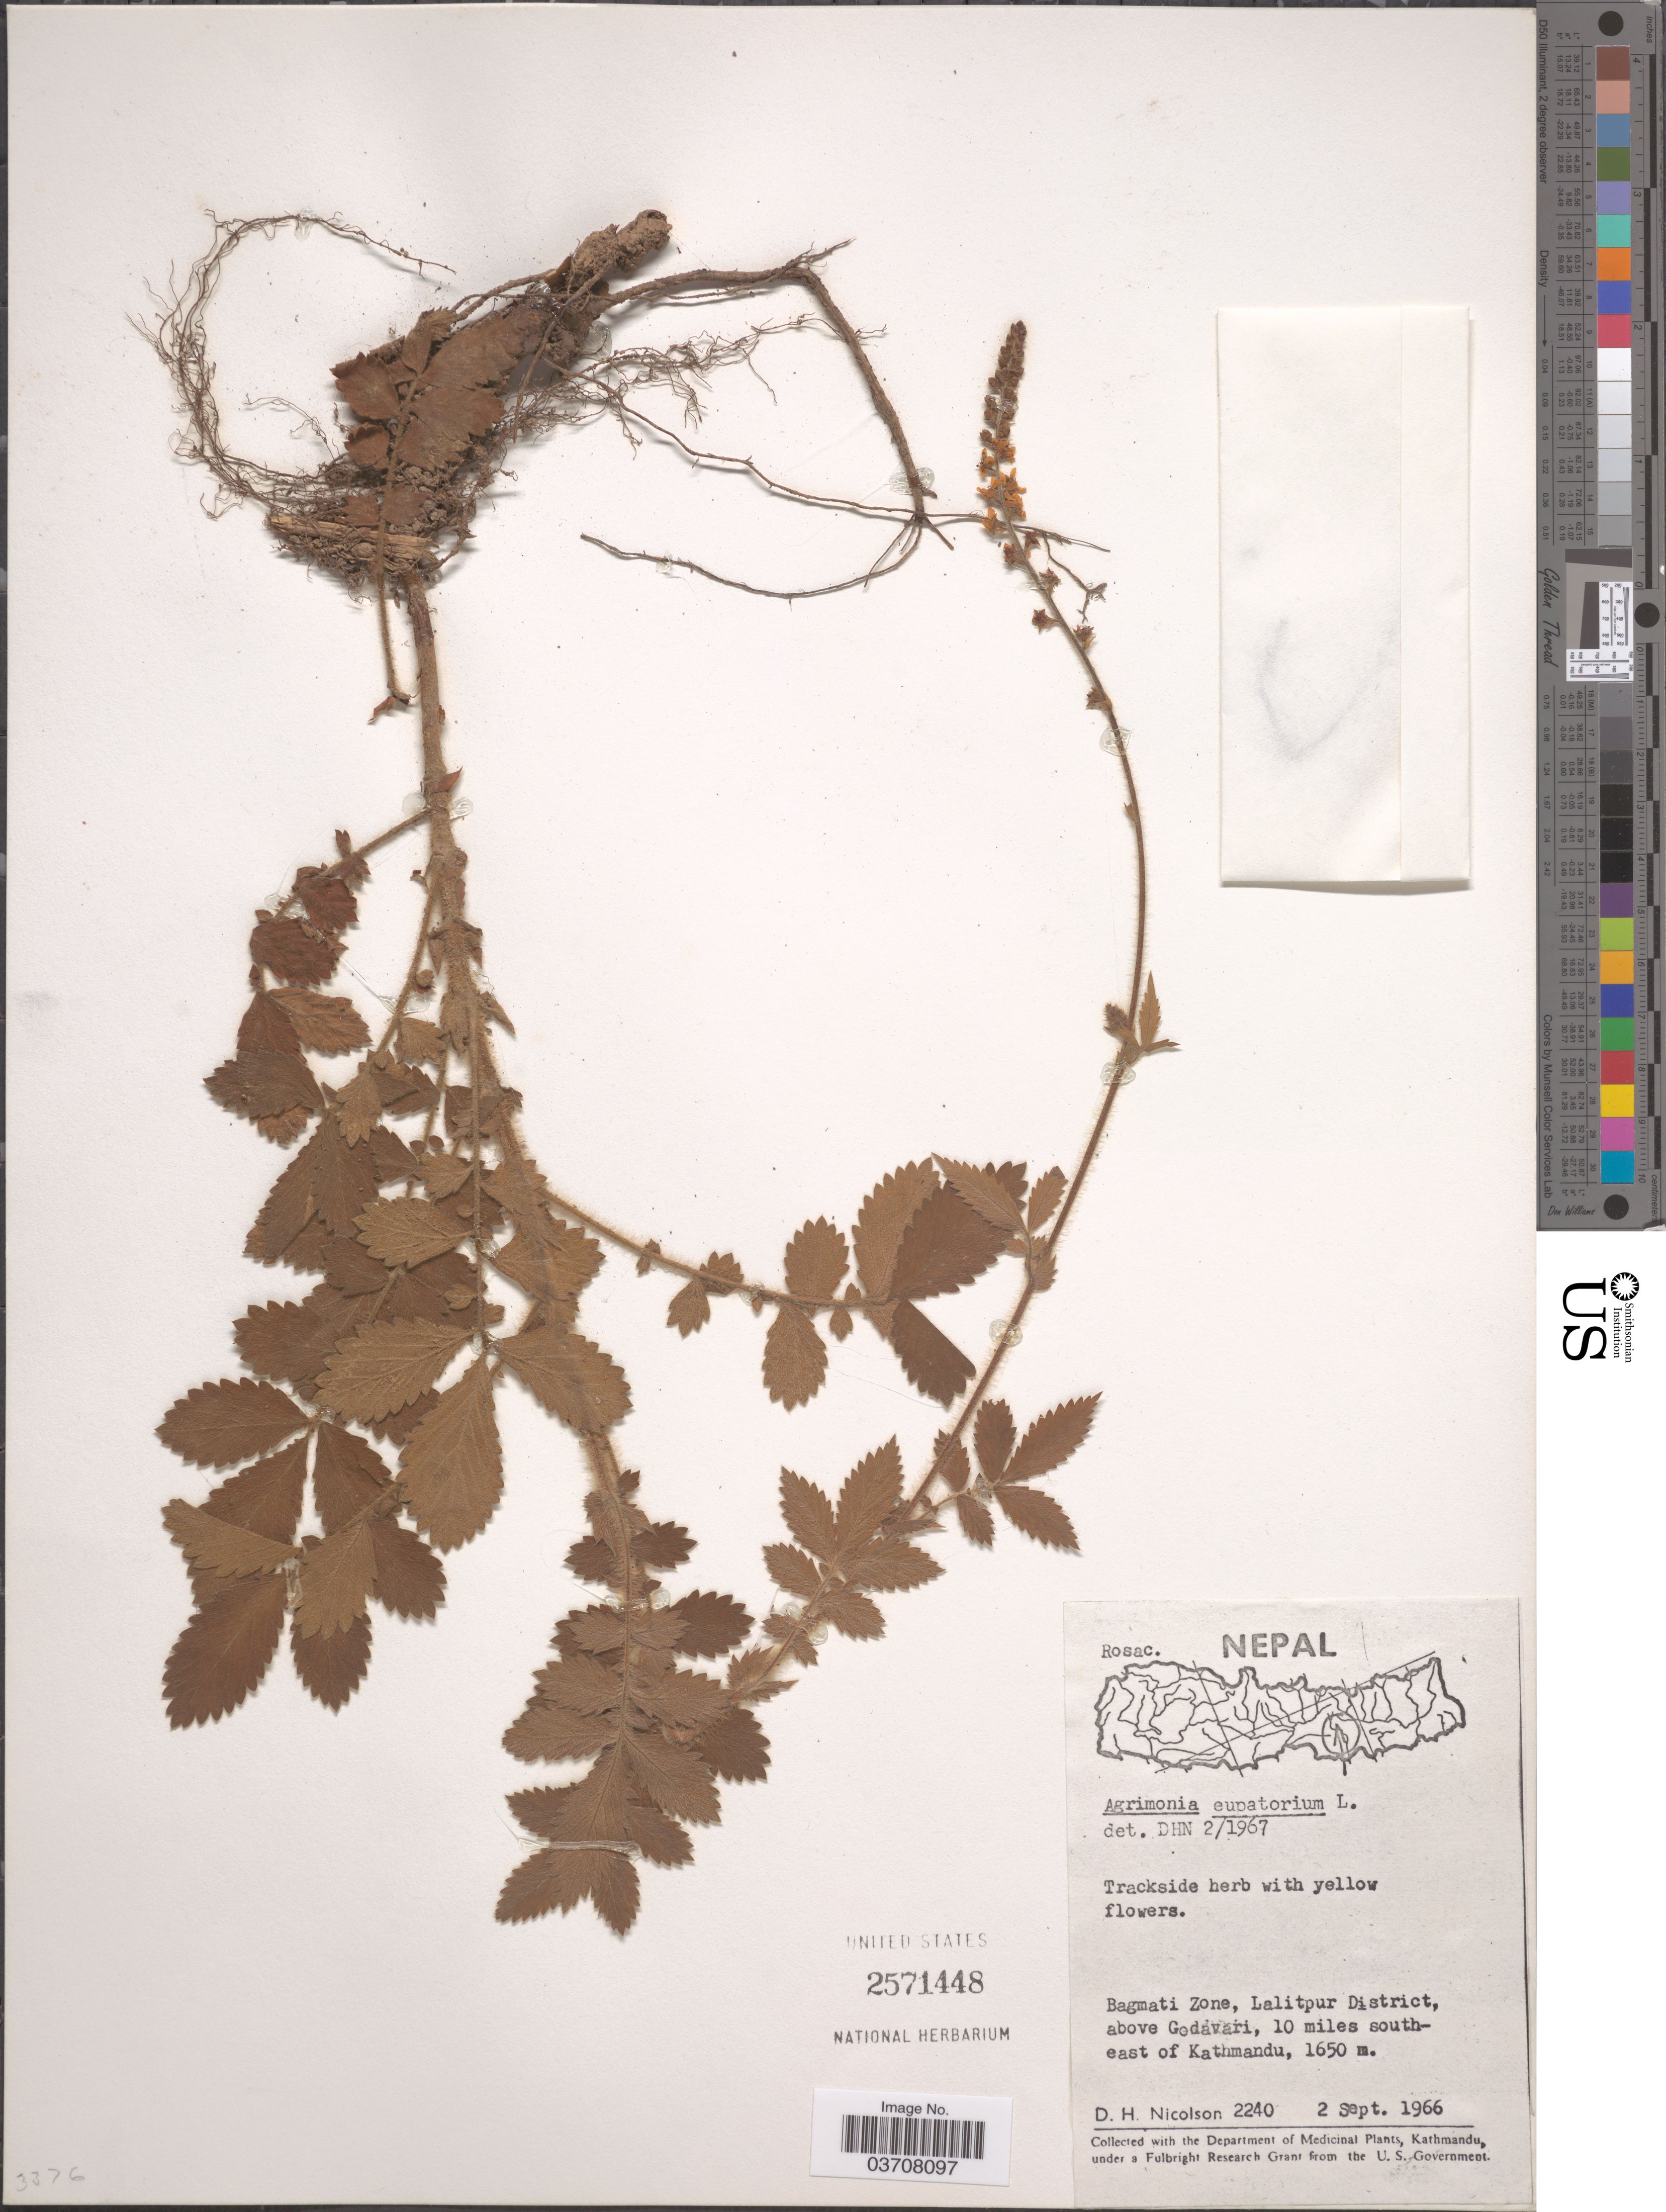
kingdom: Plantae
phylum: Tracheophyta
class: Magnoliopsida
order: Rosales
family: Rosaceae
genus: Agrimonia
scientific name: Agrimonia eupatoria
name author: L.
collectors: D. H. Nicolson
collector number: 2240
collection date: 1966-09-02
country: Nepal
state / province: Bagmati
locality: Bagmati Zone, Lalitpur District, above Godavari, 10 miles southeast of Kathmandu.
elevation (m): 1650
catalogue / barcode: US 2571448